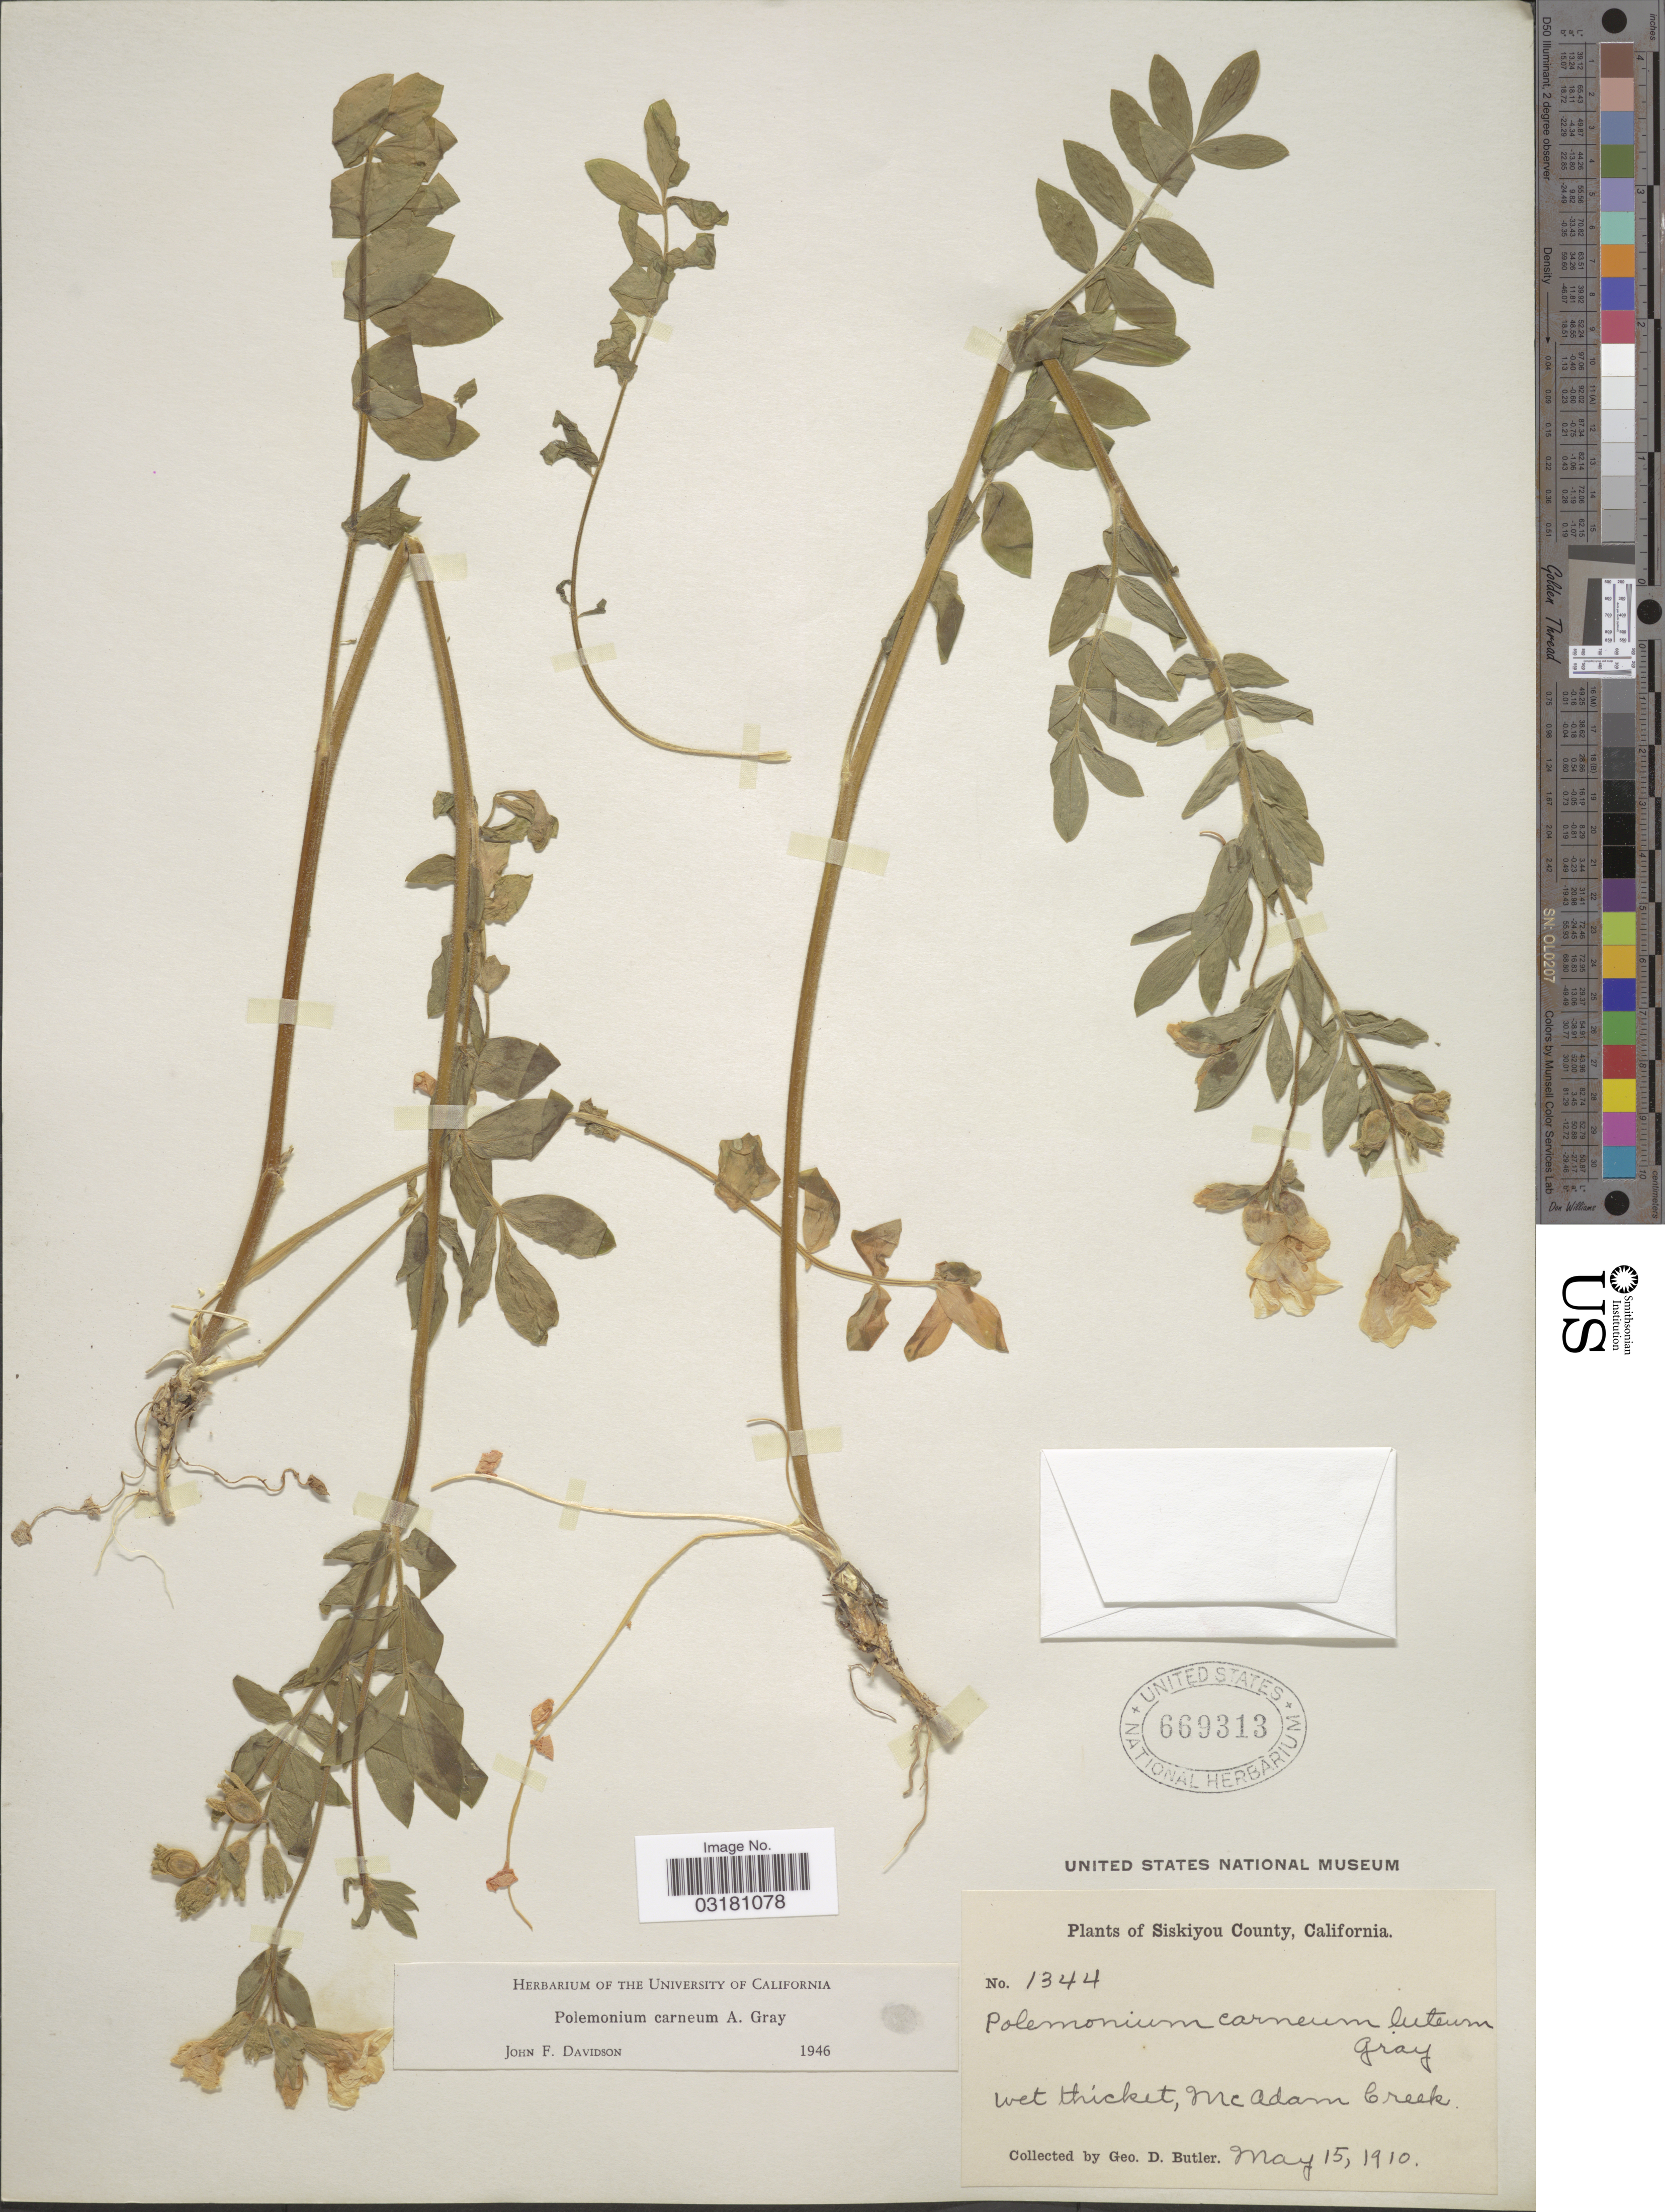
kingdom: Plantae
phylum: Tracheophyta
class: Magnoliopsida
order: Ericales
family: Polemoniaceae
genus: Polemonium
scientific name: Polemonium carneum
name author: A. Gray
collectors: G. D. Butler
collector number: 1344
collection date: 1910-05-15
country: United States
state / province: California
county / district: Siskiyou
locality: Siskiyou County. McAdam Creek.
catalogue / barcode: US 669313